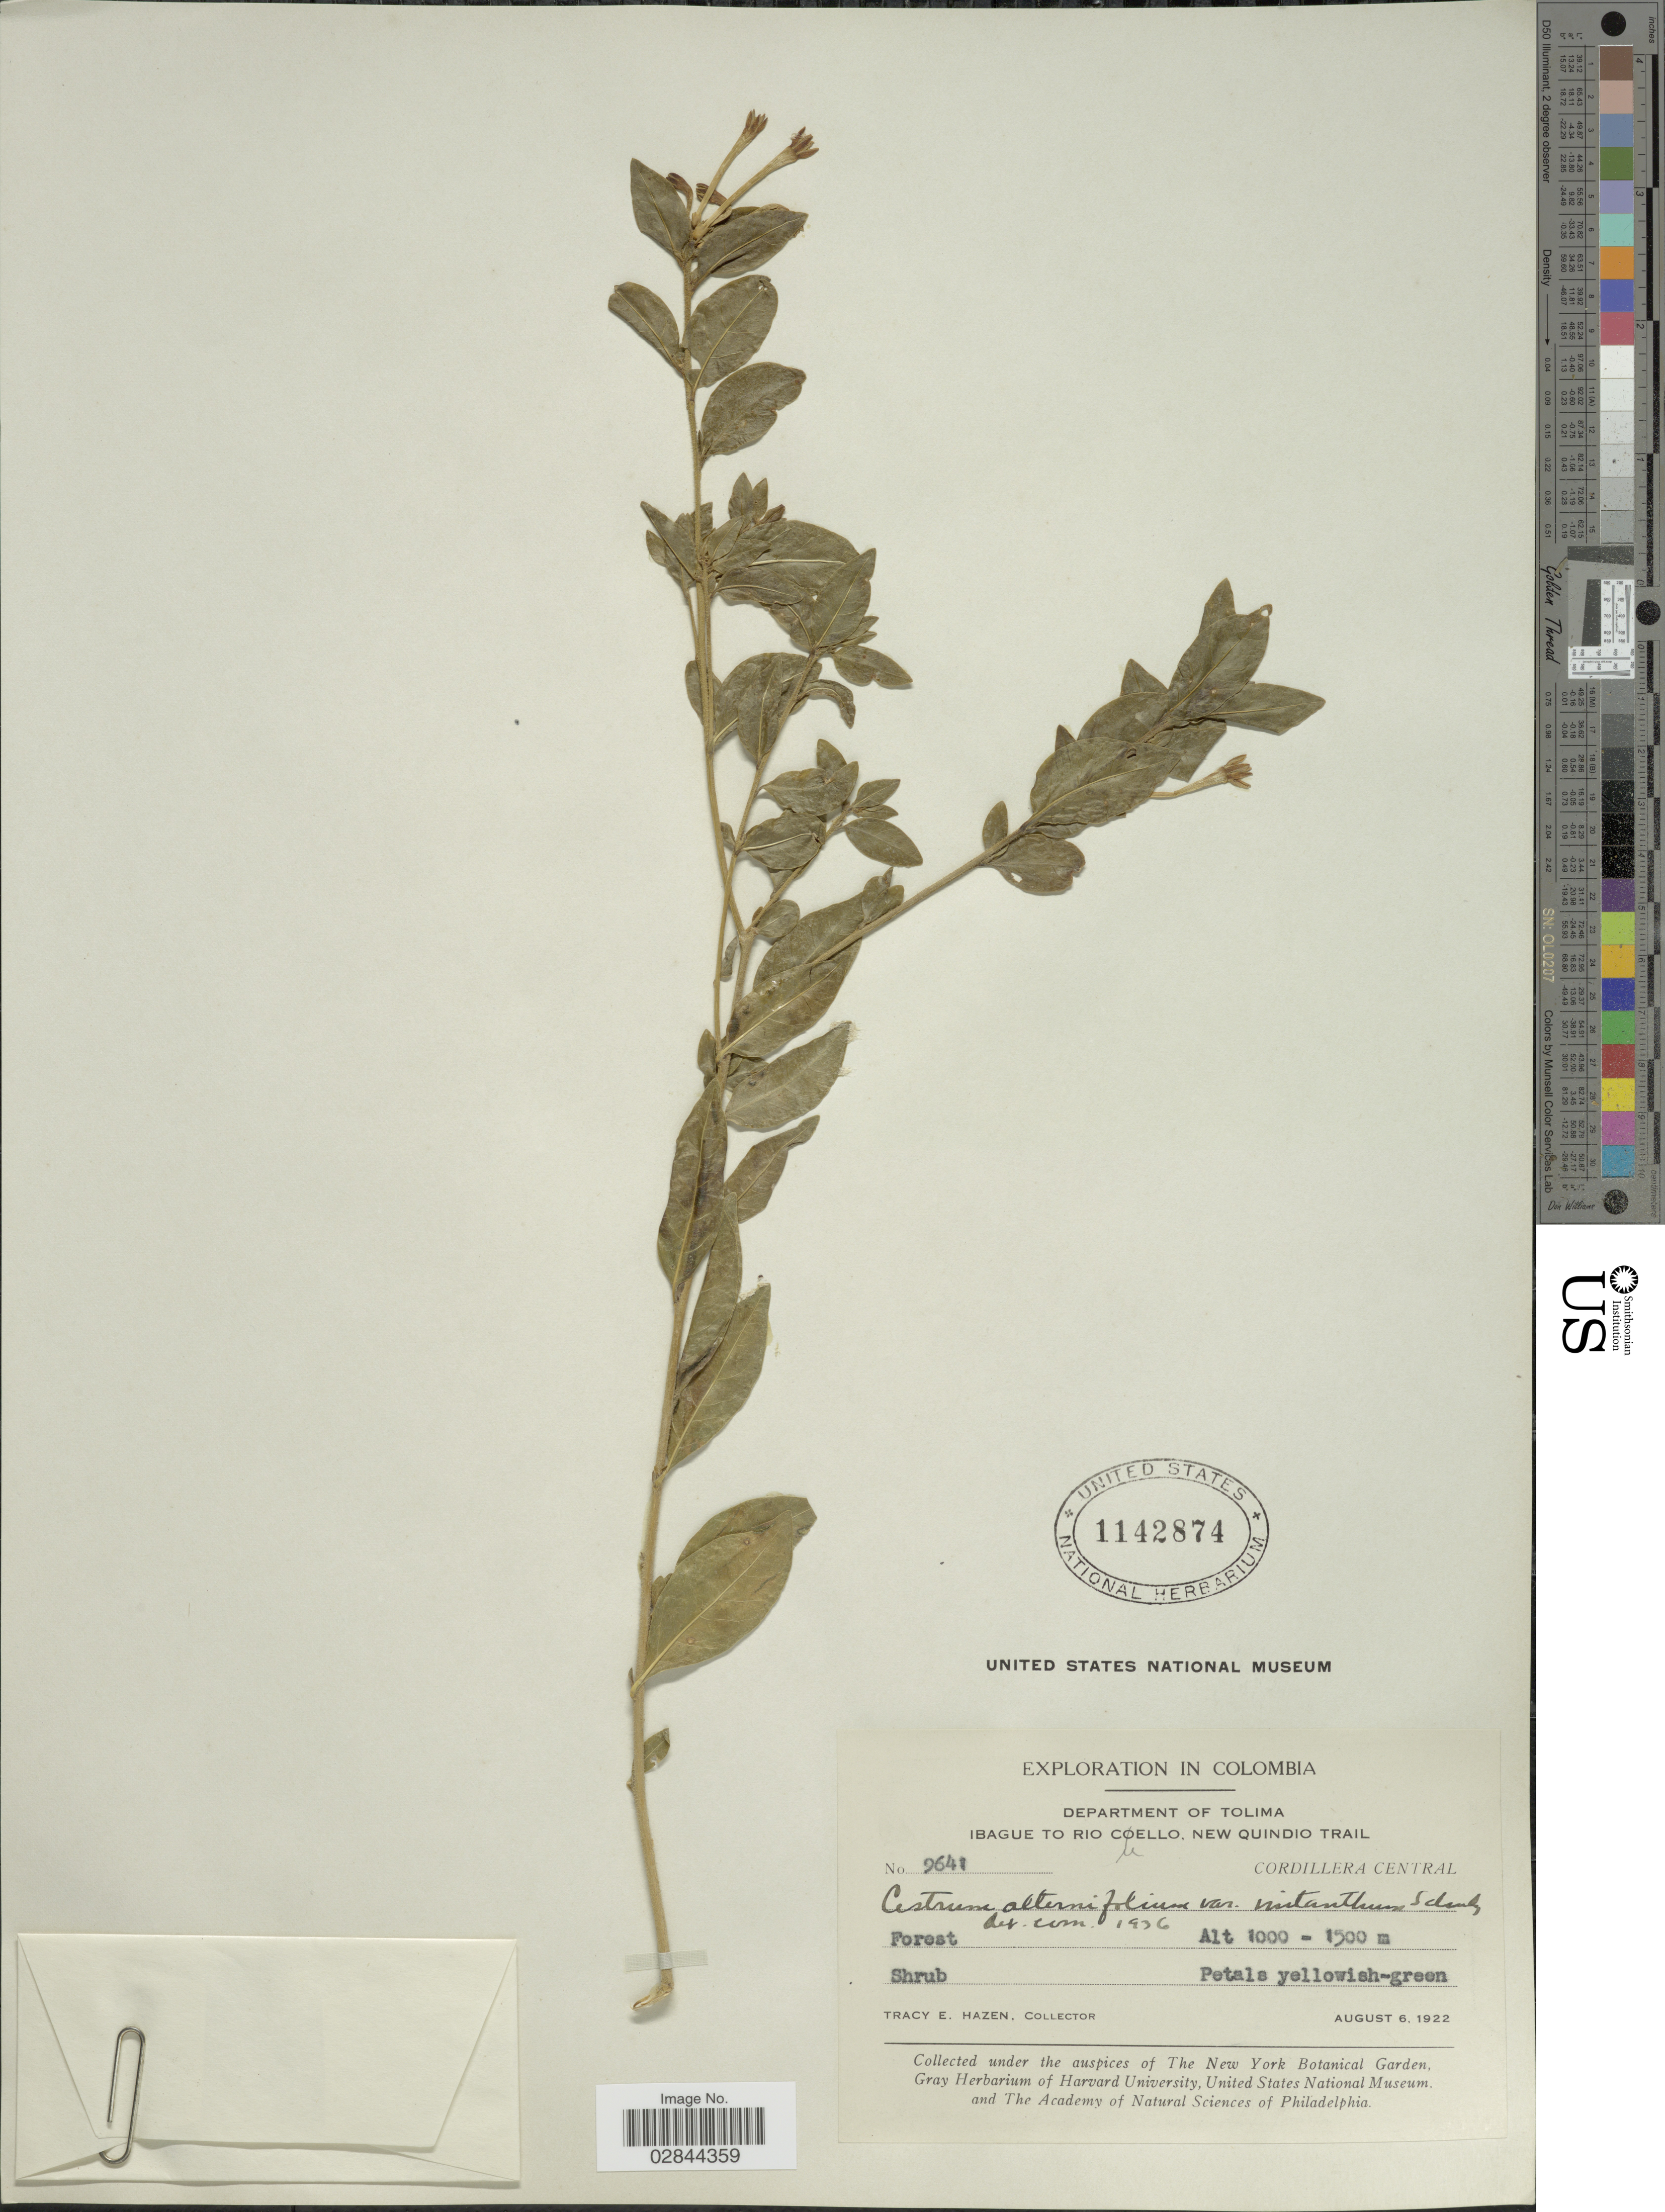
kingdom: Plantae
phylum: Tracheophyta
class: Magnoliopsida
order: Solanales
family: Solanaceae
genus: Cestrum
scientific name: Cestrum alternifolium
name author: (Jacq.) O.E. Schulz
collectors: T. E. Hazen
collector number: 9641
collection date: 1922-08-06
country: Colombia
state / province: Tolima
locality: Department of Tolima, Ibague to Rio Cuello, New Quindio Trail, Cordillera Central.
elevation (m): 1000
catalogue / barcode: US 1142874